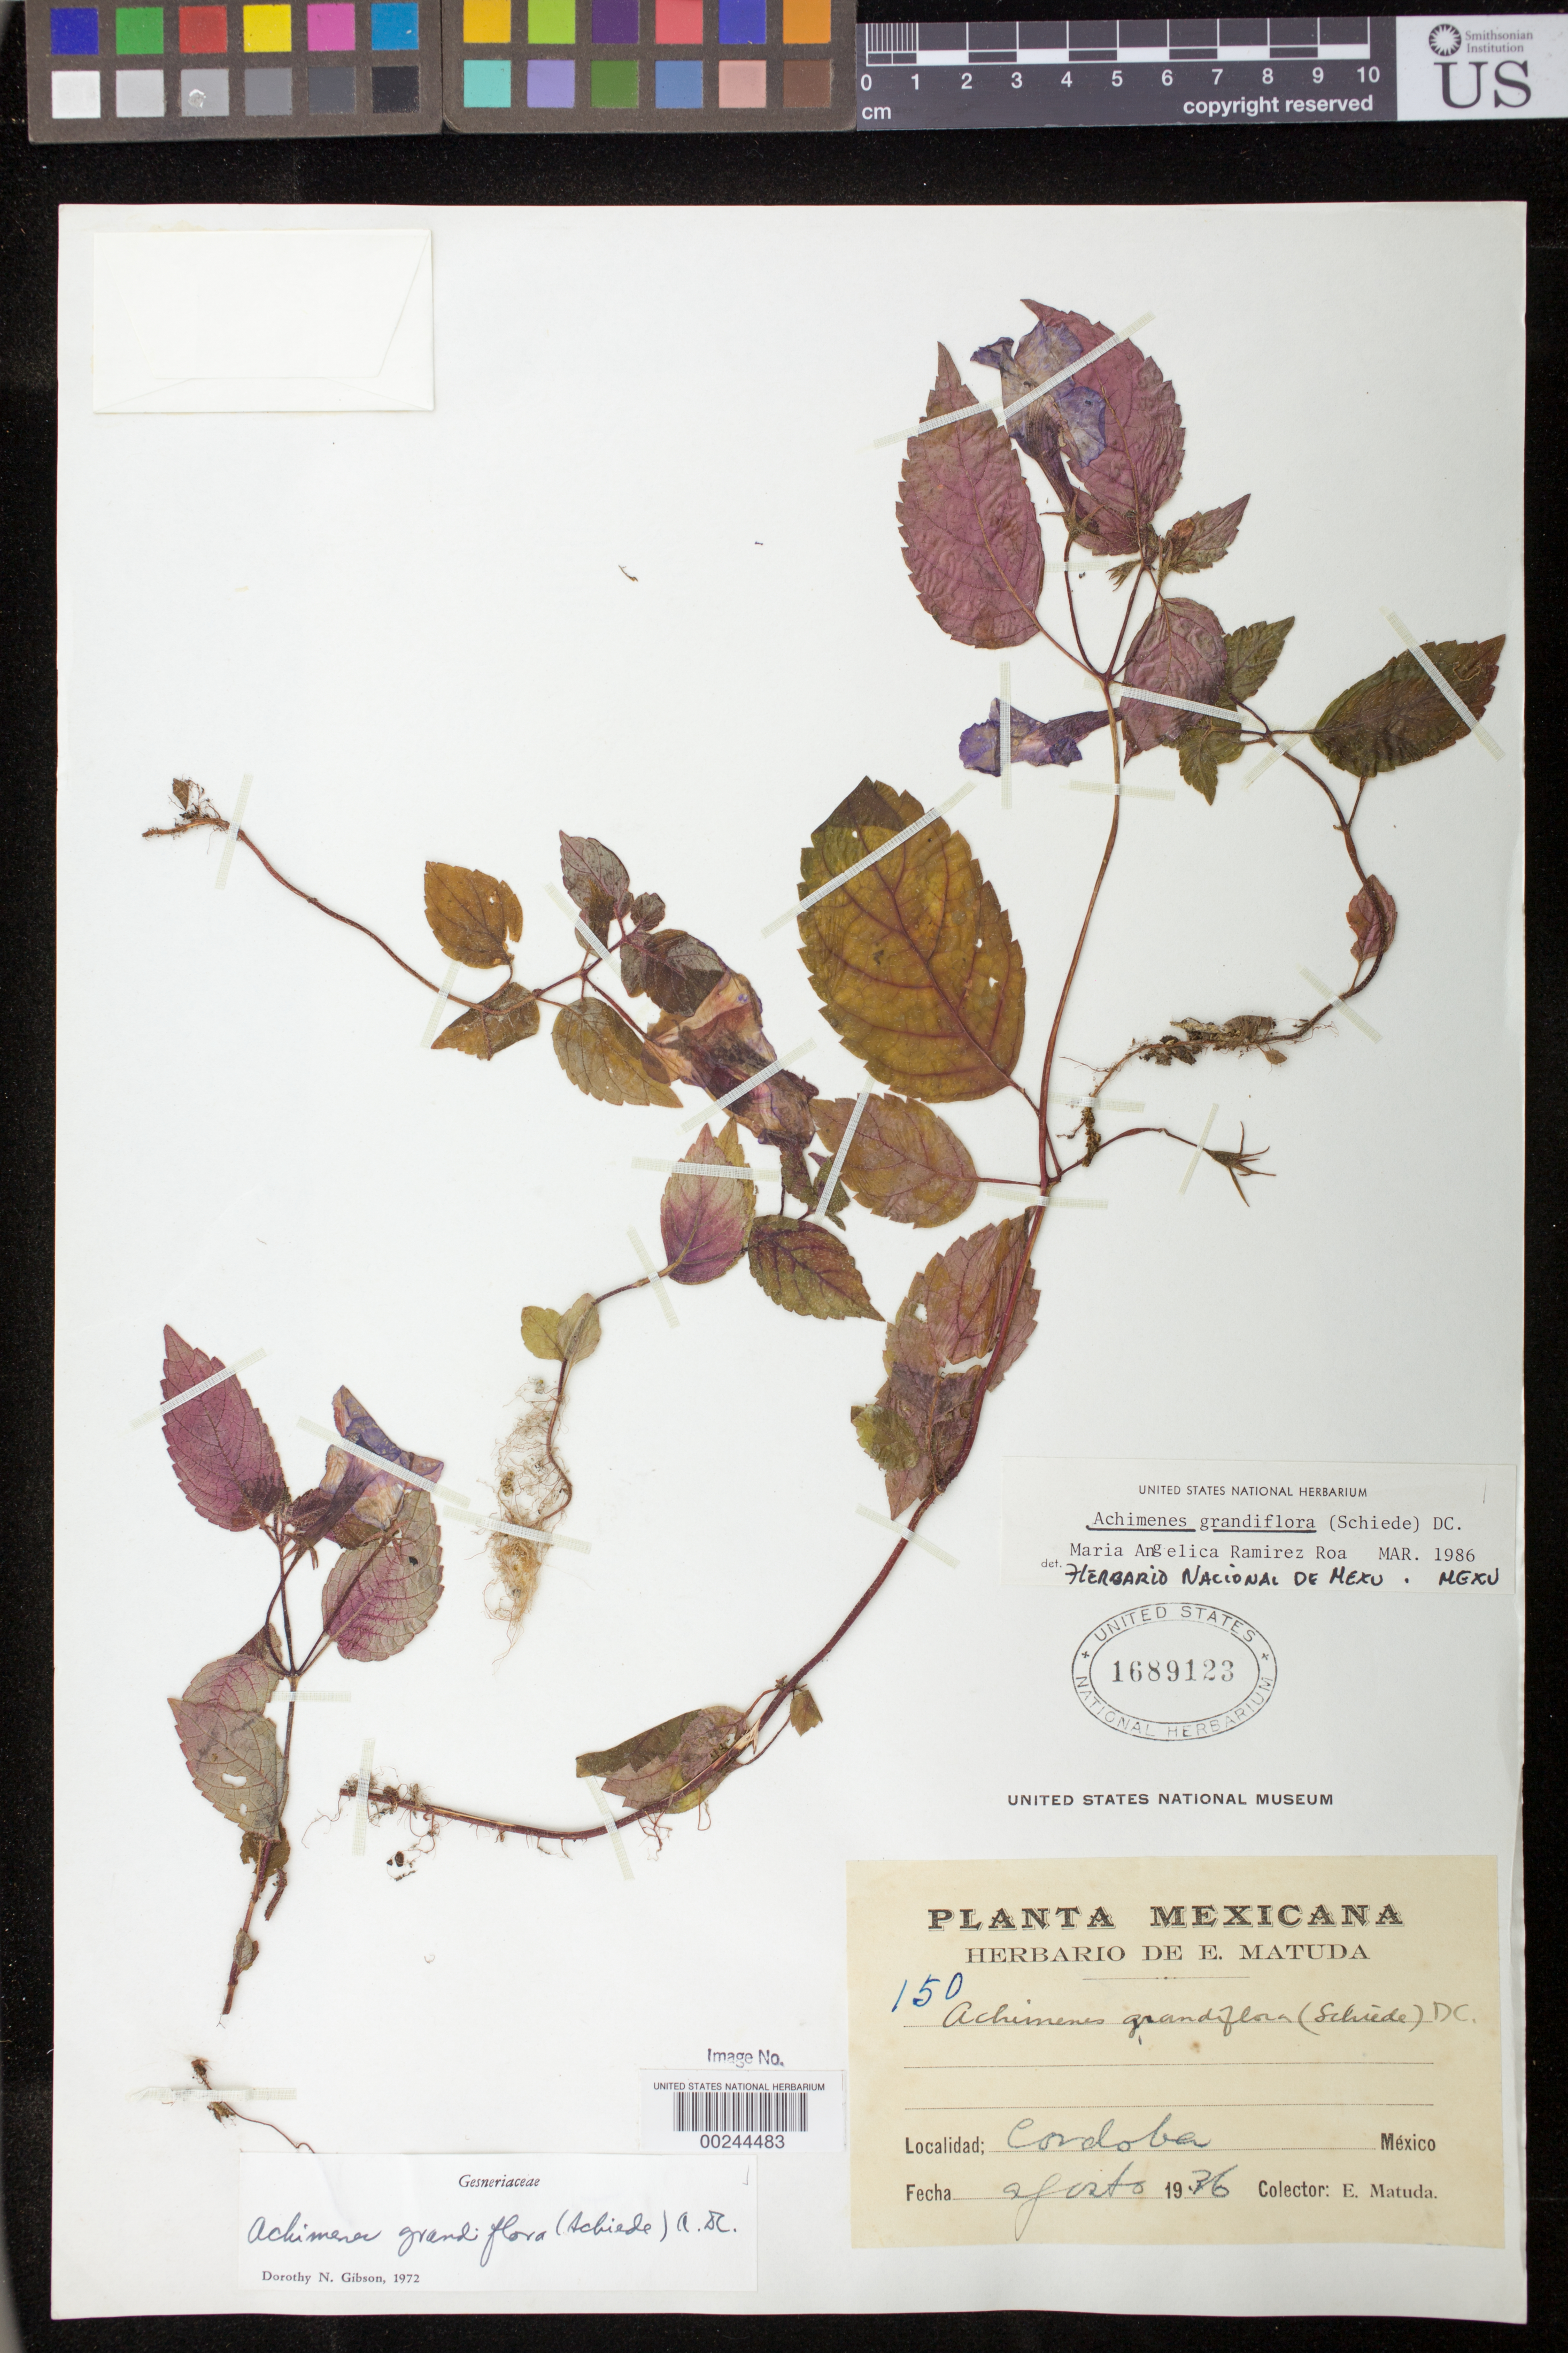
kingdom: Plantae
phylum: Tracheophyta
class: Magnoliopsida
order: Lamiales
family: Gesneriaceae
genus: Achimenes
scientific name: Achimenes grandiflora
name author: (Schiede) DC.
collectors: E. Matuda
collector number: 150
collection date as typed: Aug 1936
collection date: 1936-08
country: Mexico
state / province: Veracruz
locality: Cordoba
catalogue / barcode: US 1689123